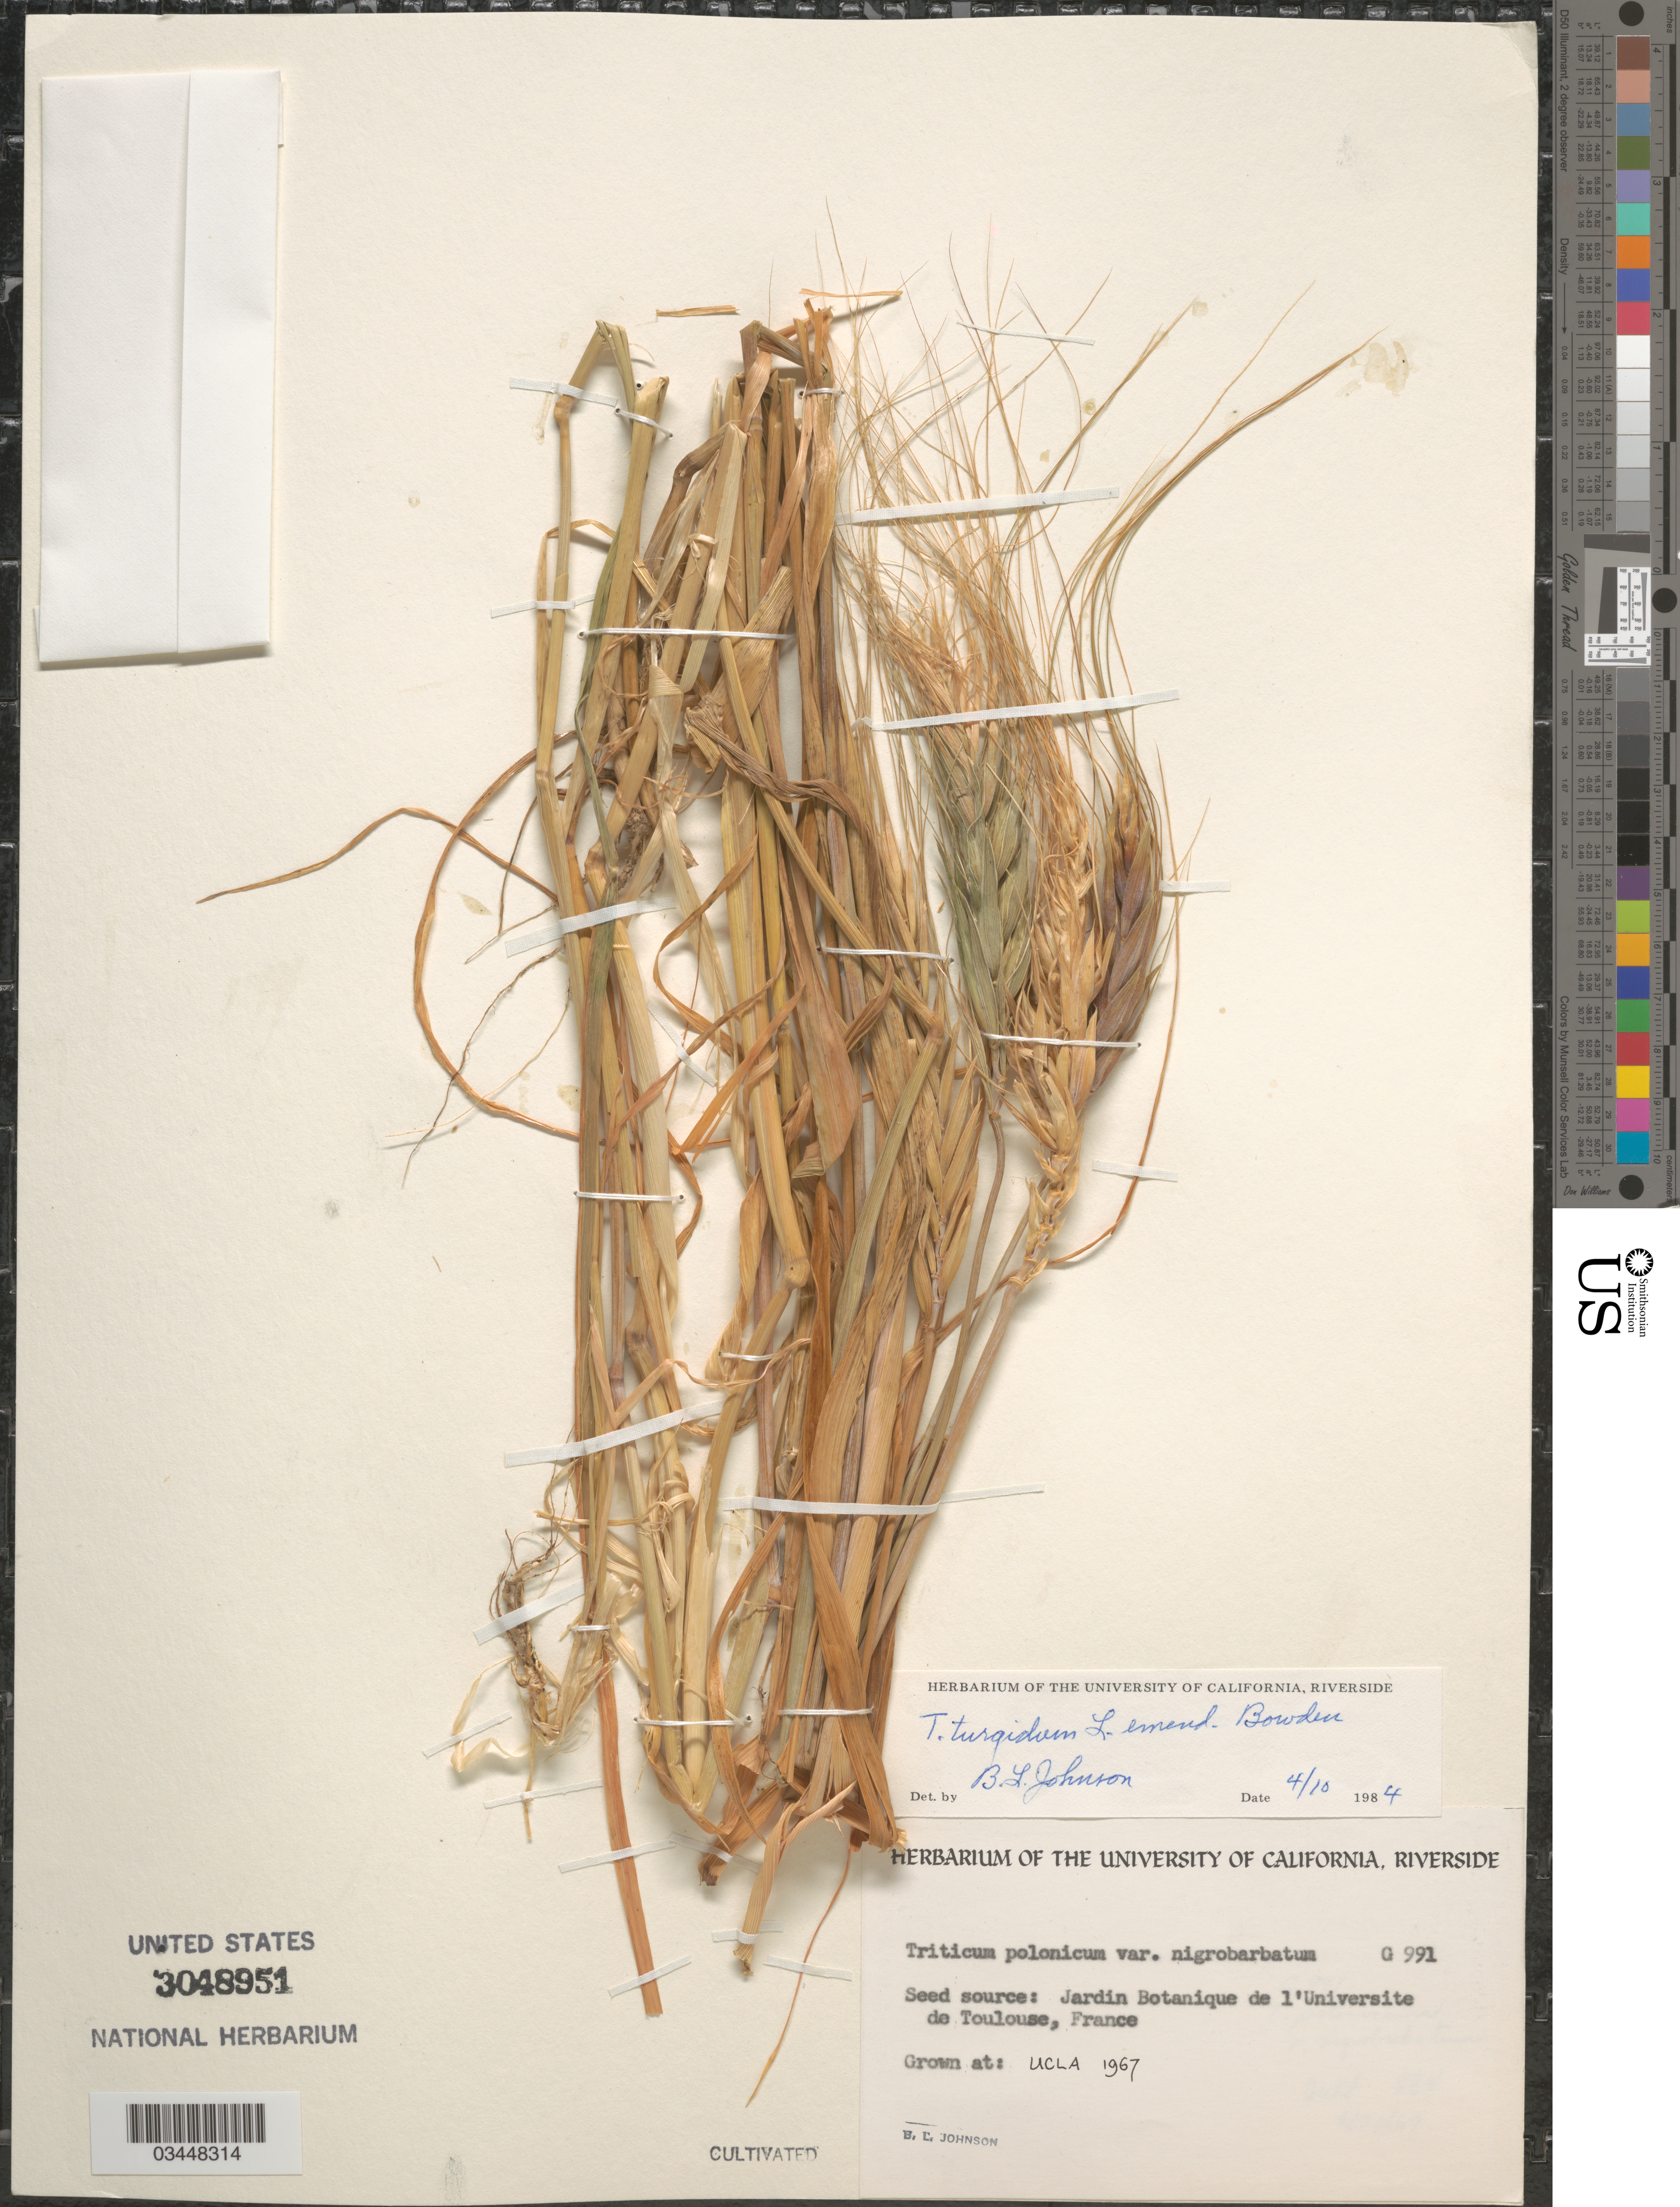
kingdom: Plantae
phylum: Tracheophyta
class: Liliopsida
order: Poales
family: Poaceae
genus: Triticum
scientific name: Triticum turgidum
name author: L.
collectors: B. Johnson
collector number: G991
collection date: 1967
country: United States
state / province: California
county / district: Los Angeles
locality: UCLA.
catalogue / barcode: US 3048951